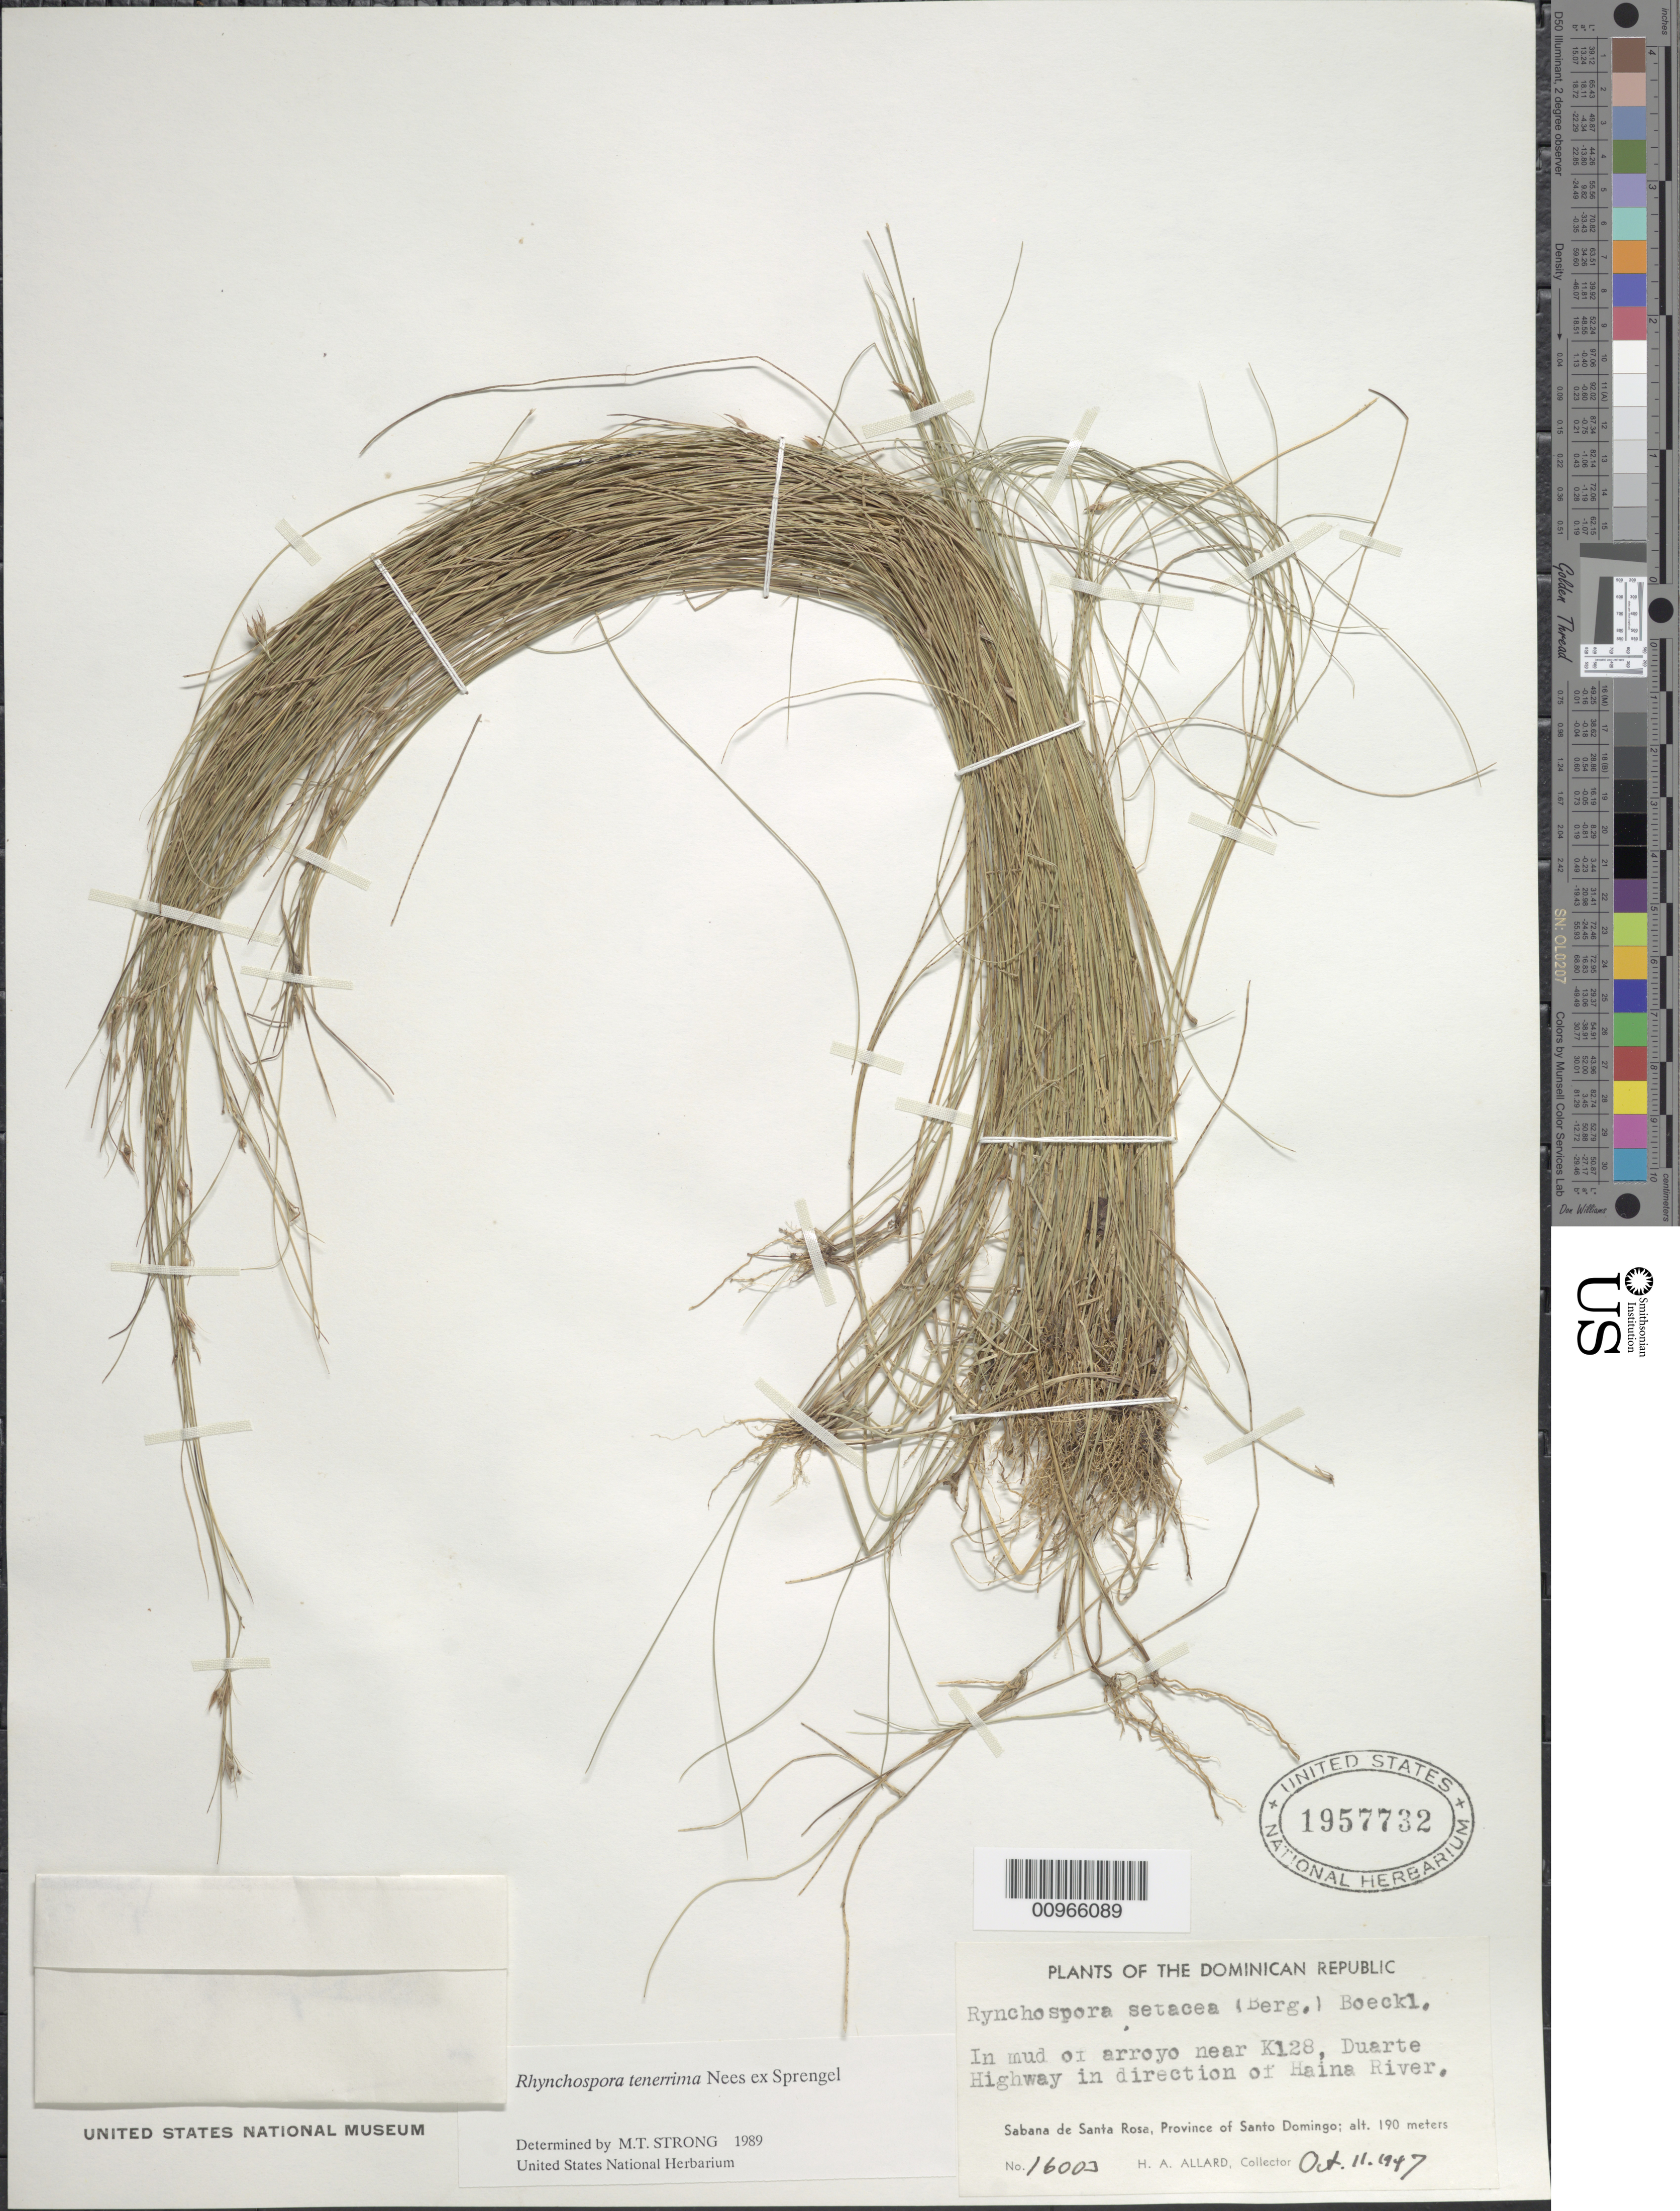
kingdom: Plantae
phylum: Tracheophyta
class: Liliopsida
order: Poales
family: Cyperaceae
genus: Rhynchospora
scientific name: Rhynchospora tenerrima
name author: Nees ex Spreng.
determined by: Strong, M. T., (US), Smithsonian Institution - National Museum of Natural History (UNITED STATES)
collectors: H. A. Allard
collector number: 16003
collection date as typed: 11 Oct 1947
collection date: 1947-10-11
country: Dominican Republic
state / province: Santo Domingo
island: Hispaniola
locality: Sabana de Santa Rosa, arroyo near Kl. 28 Duarte Highway in direction of Haina River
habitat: In mud of arroyo near highway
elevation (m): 190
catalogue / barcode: US 1957732